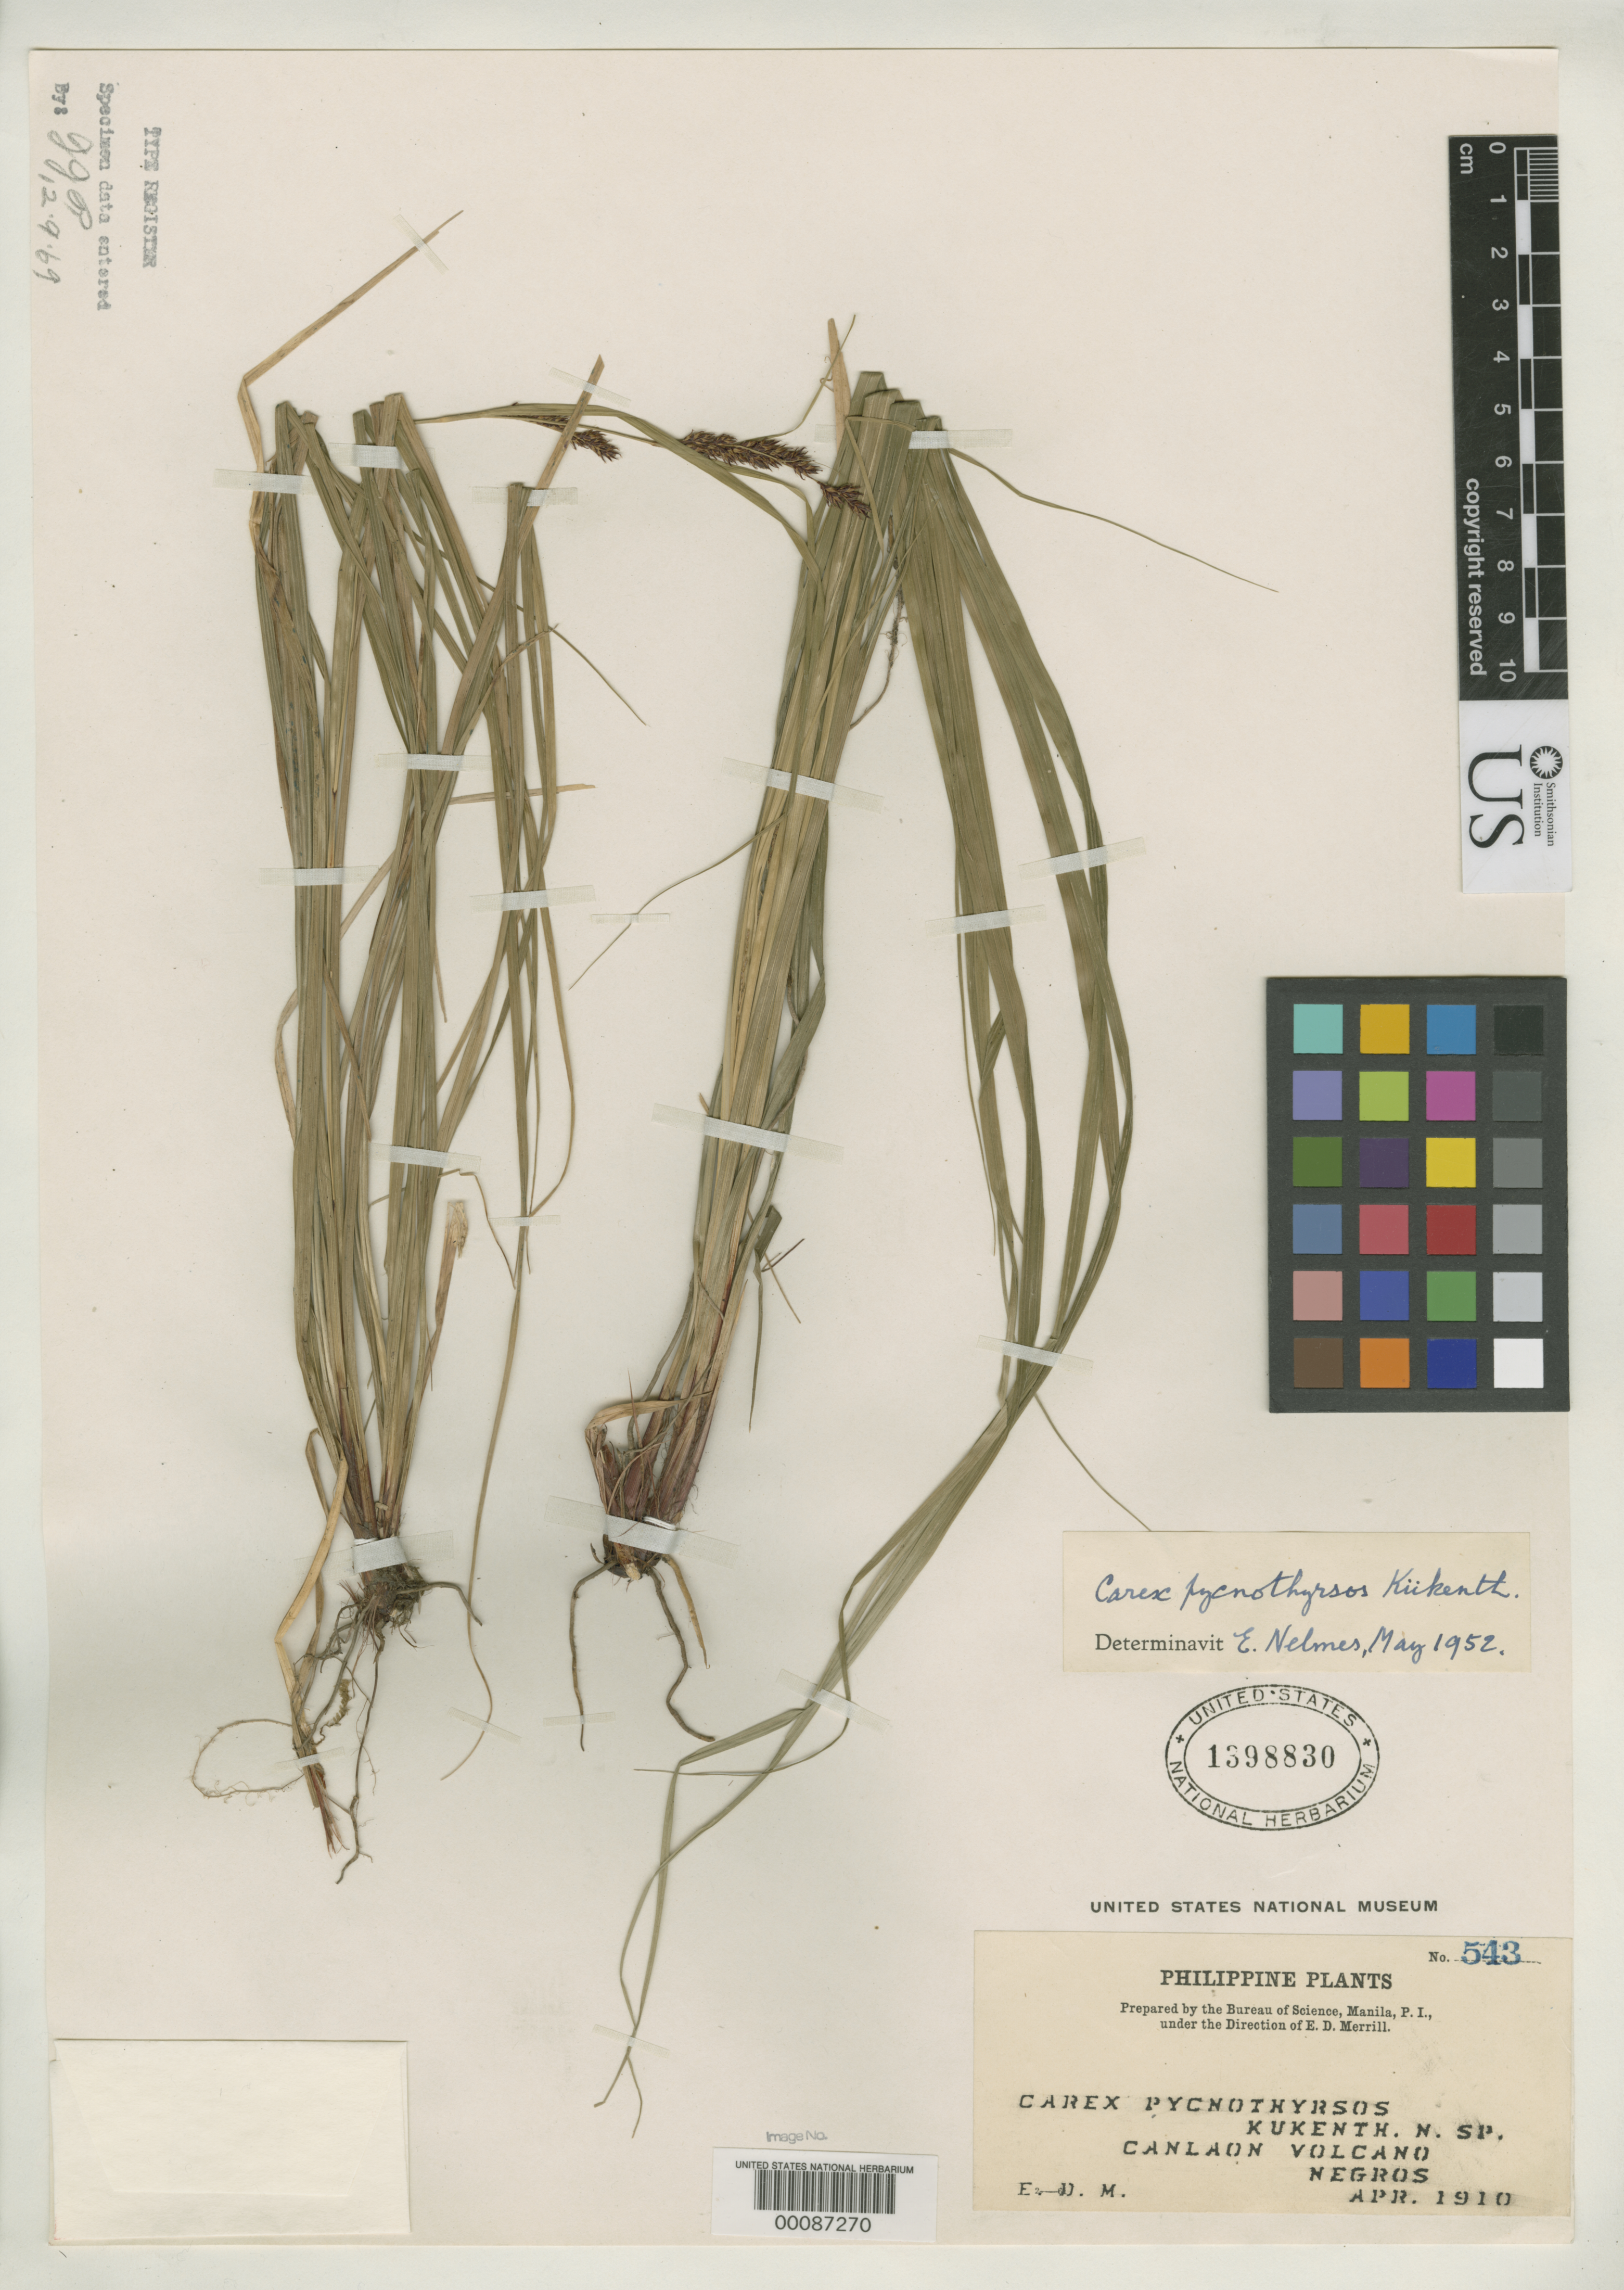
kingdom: Plantae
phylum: Tracheophyta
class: Liliopsida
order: Poales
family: Cyperaceae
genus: Carex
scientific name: Carex pycnothyrsos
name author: Kük.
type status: Type Collection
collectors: E. D. Merrill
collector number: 543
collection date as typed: Apr 1910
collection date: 1910-04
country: Philippines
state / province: Western Visayas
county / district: Negros Occidental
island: Negros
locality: Mount Canloan (volcano).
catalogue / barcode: US 1398830